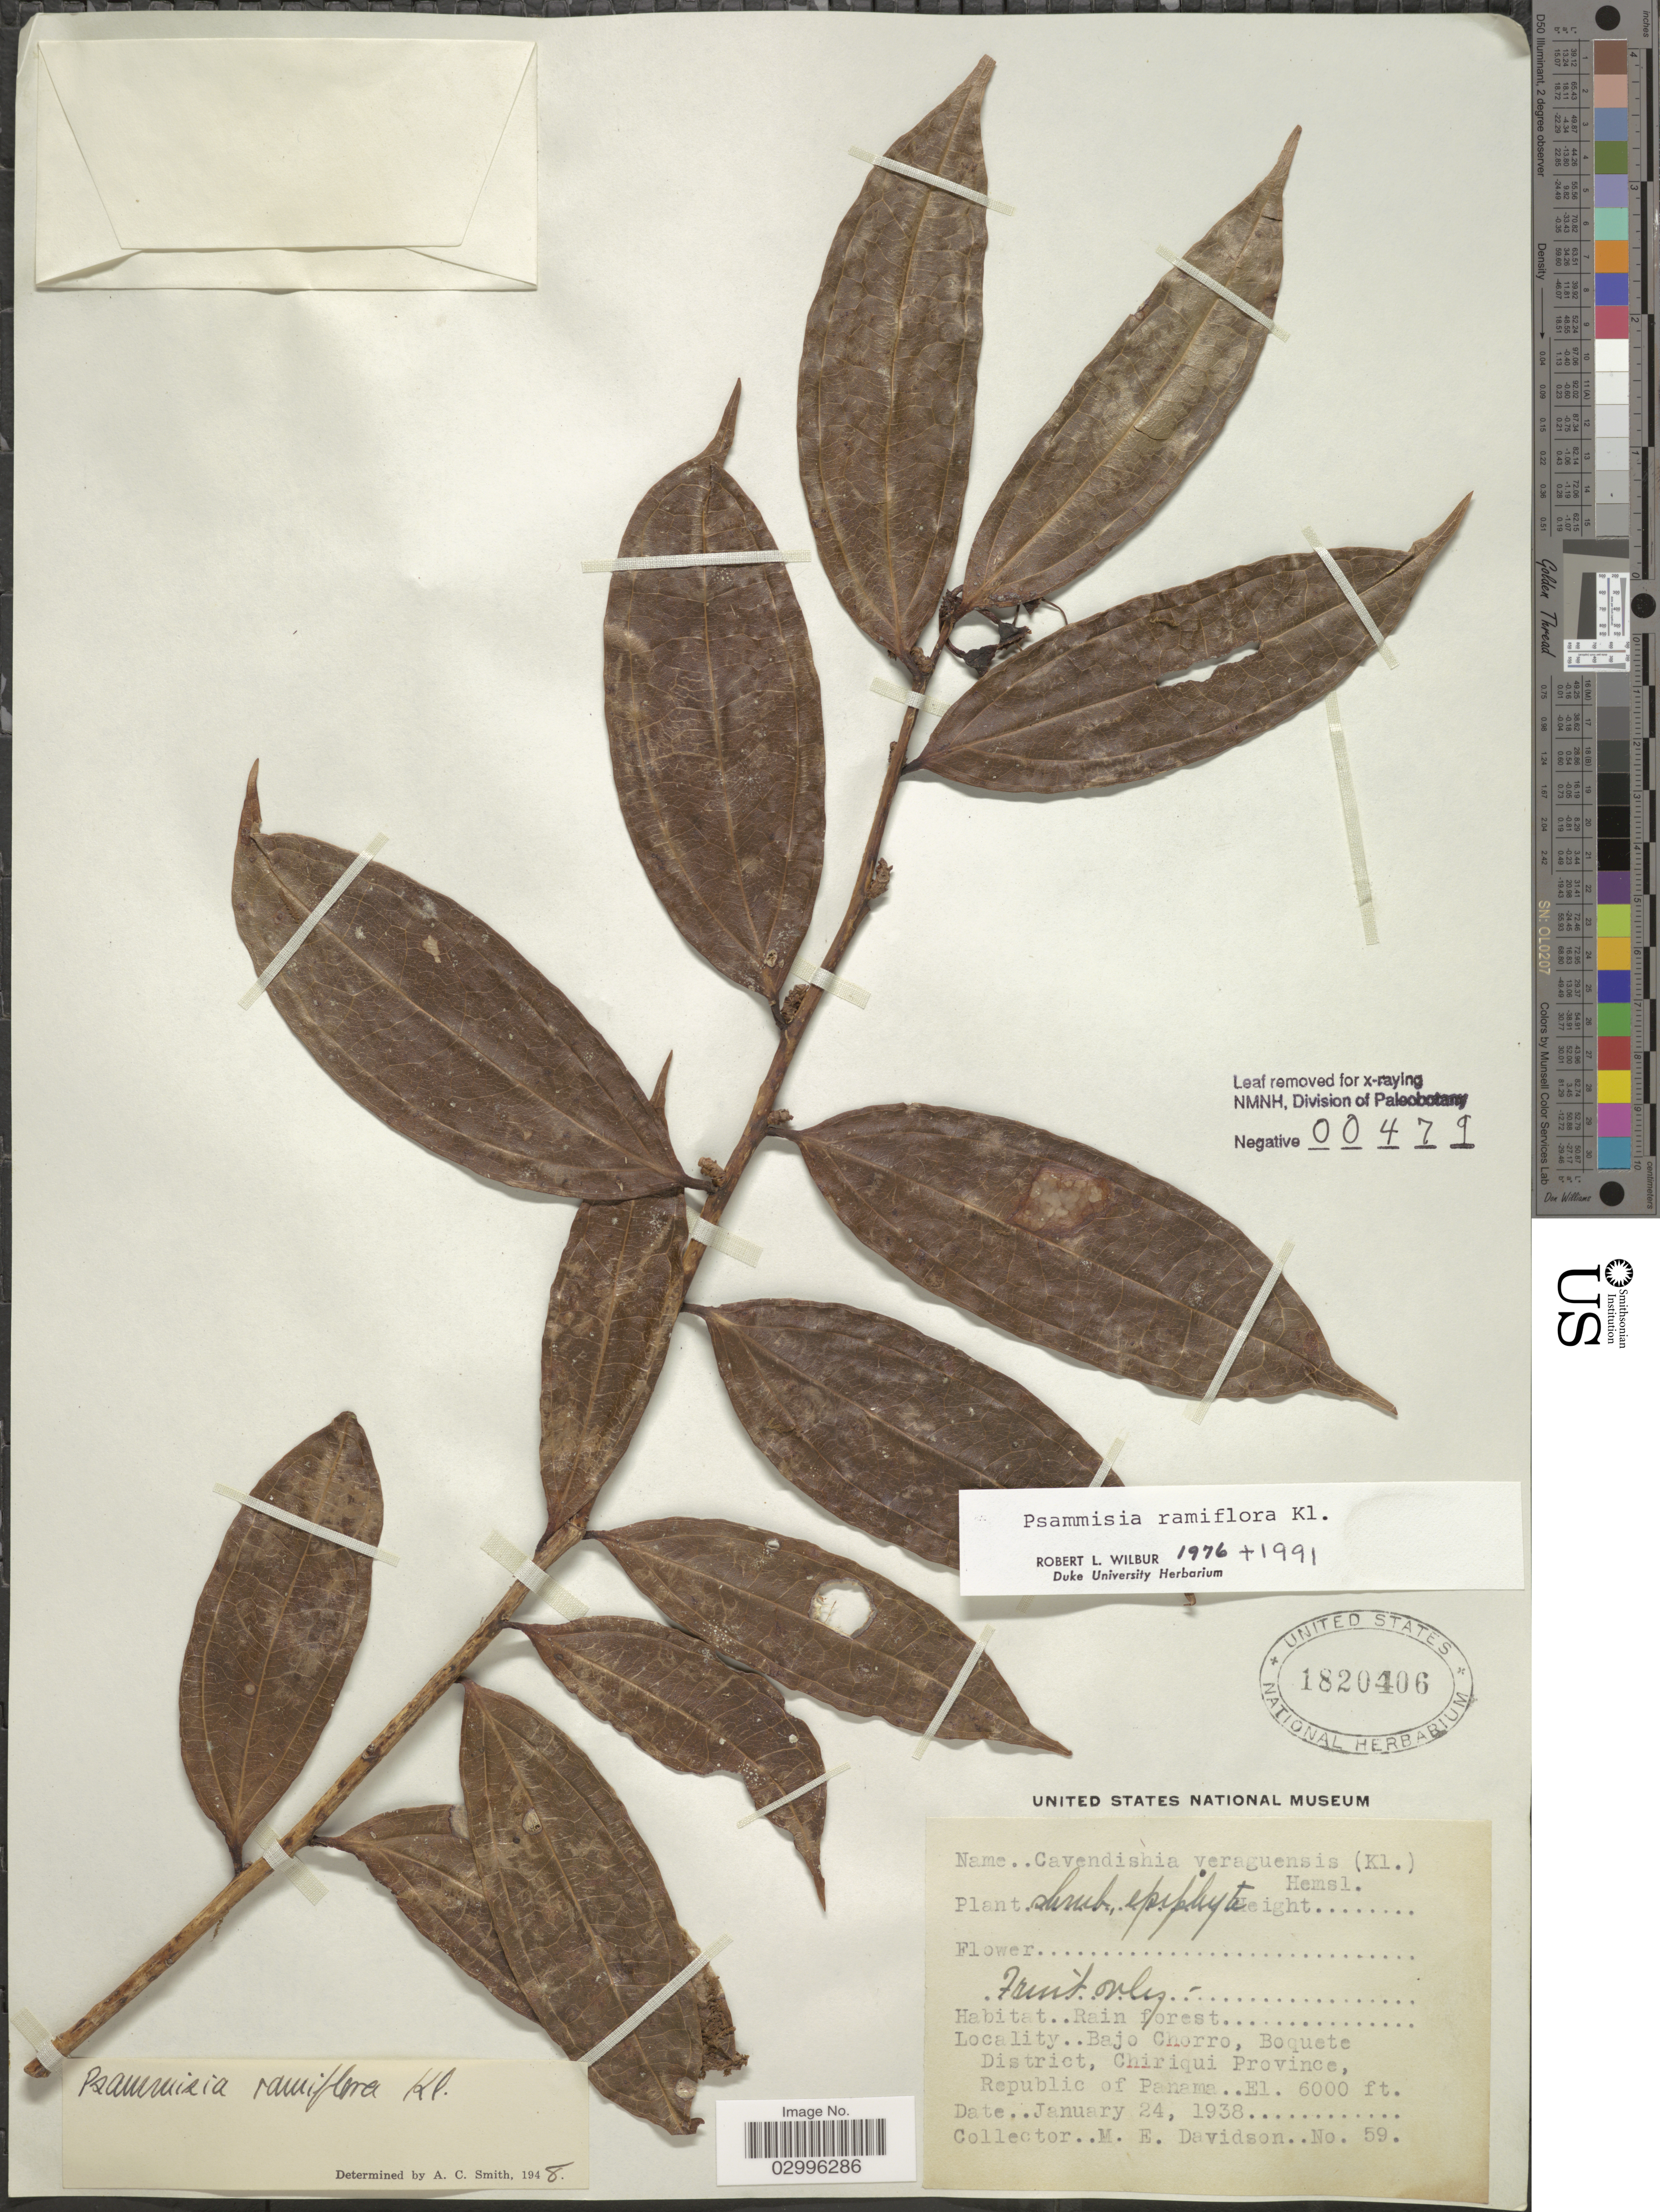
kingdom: Plantae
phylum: Tracheophyta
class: Magnoliopsida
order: Ericales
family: Ericaceae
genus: Psammisia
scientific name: Psammisia ramiflora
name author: Klotzsch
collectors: M. E. Davidson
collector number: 59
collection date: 1938-01-24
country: Panama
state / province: Chiriqui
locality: Bajo Chorro, Boquete District.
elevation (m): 1829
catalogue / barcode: US 1820406